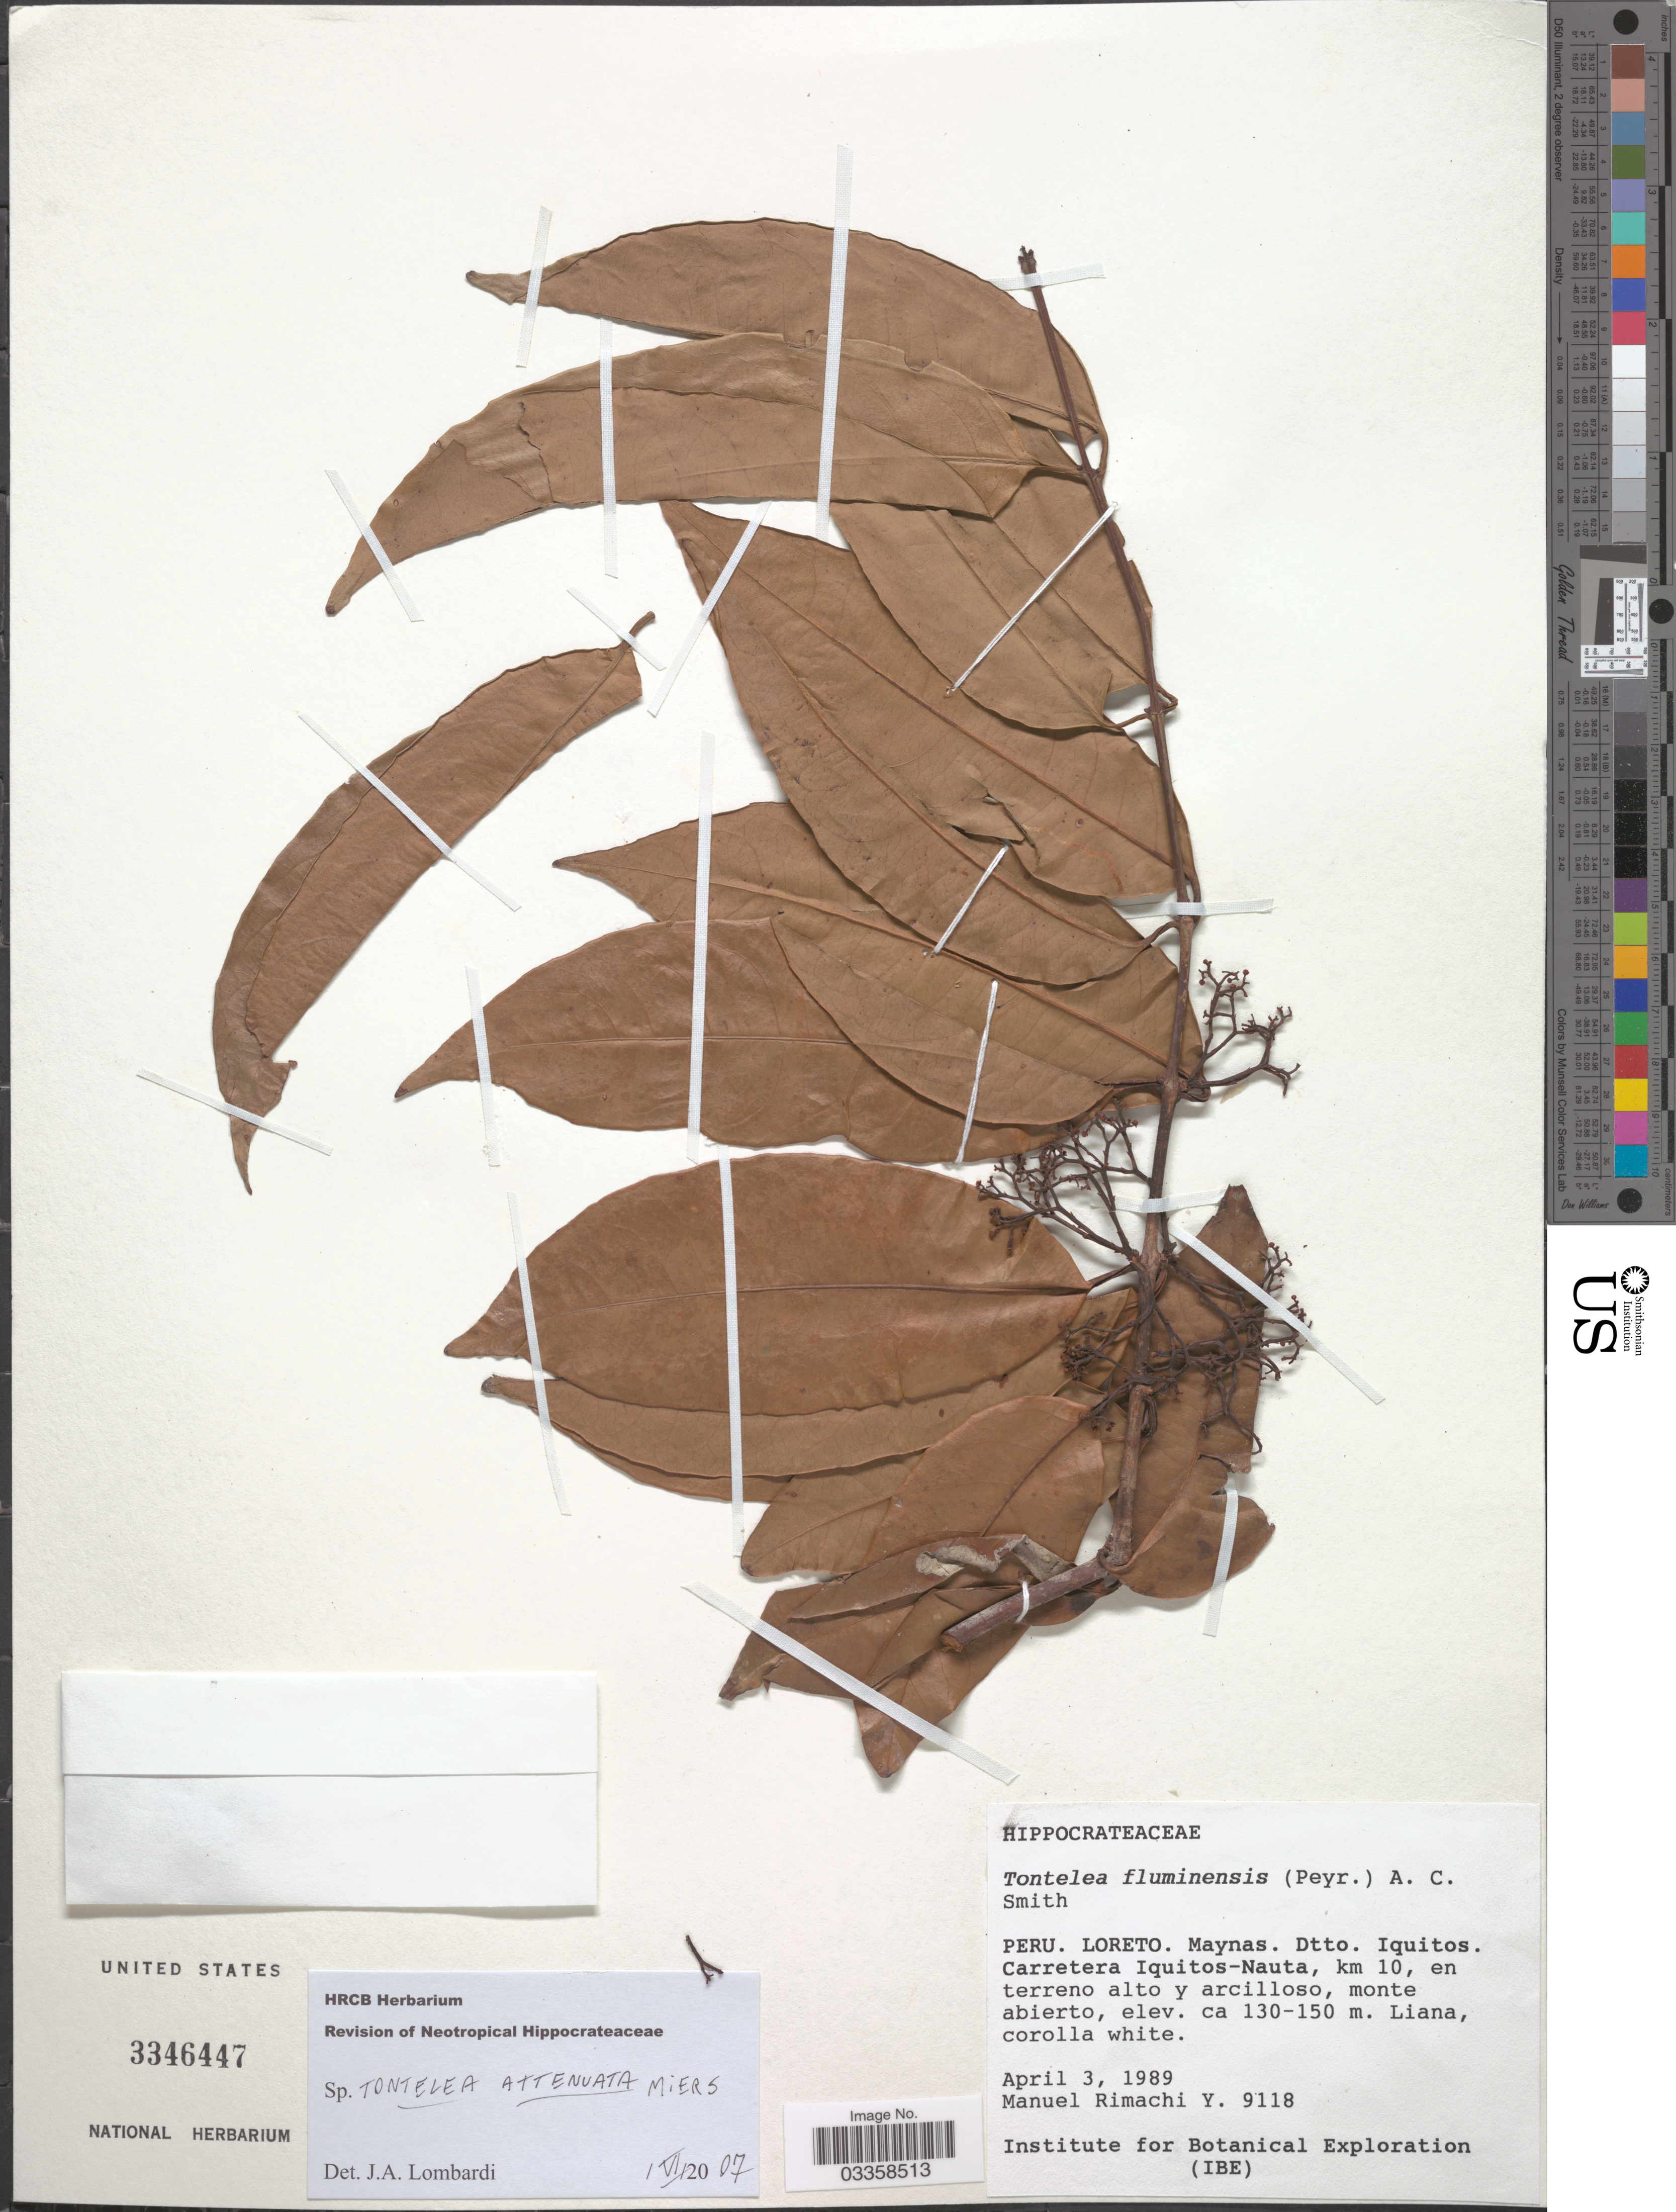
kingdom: Plantae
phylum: Tracheophyta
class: Magnoliopsida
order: Celastrales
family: Celastraceae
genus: Tontelea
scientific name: Tontelea attenuata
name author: Miers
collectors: M. Rimachi Y.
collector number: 9118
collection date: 1989-04-03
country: Peru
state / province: Loreto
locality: Maynas. Dtto. Iquitos. Carretera Iquitos-Nauta, km 10.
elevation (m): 130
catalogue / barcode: US 3346447